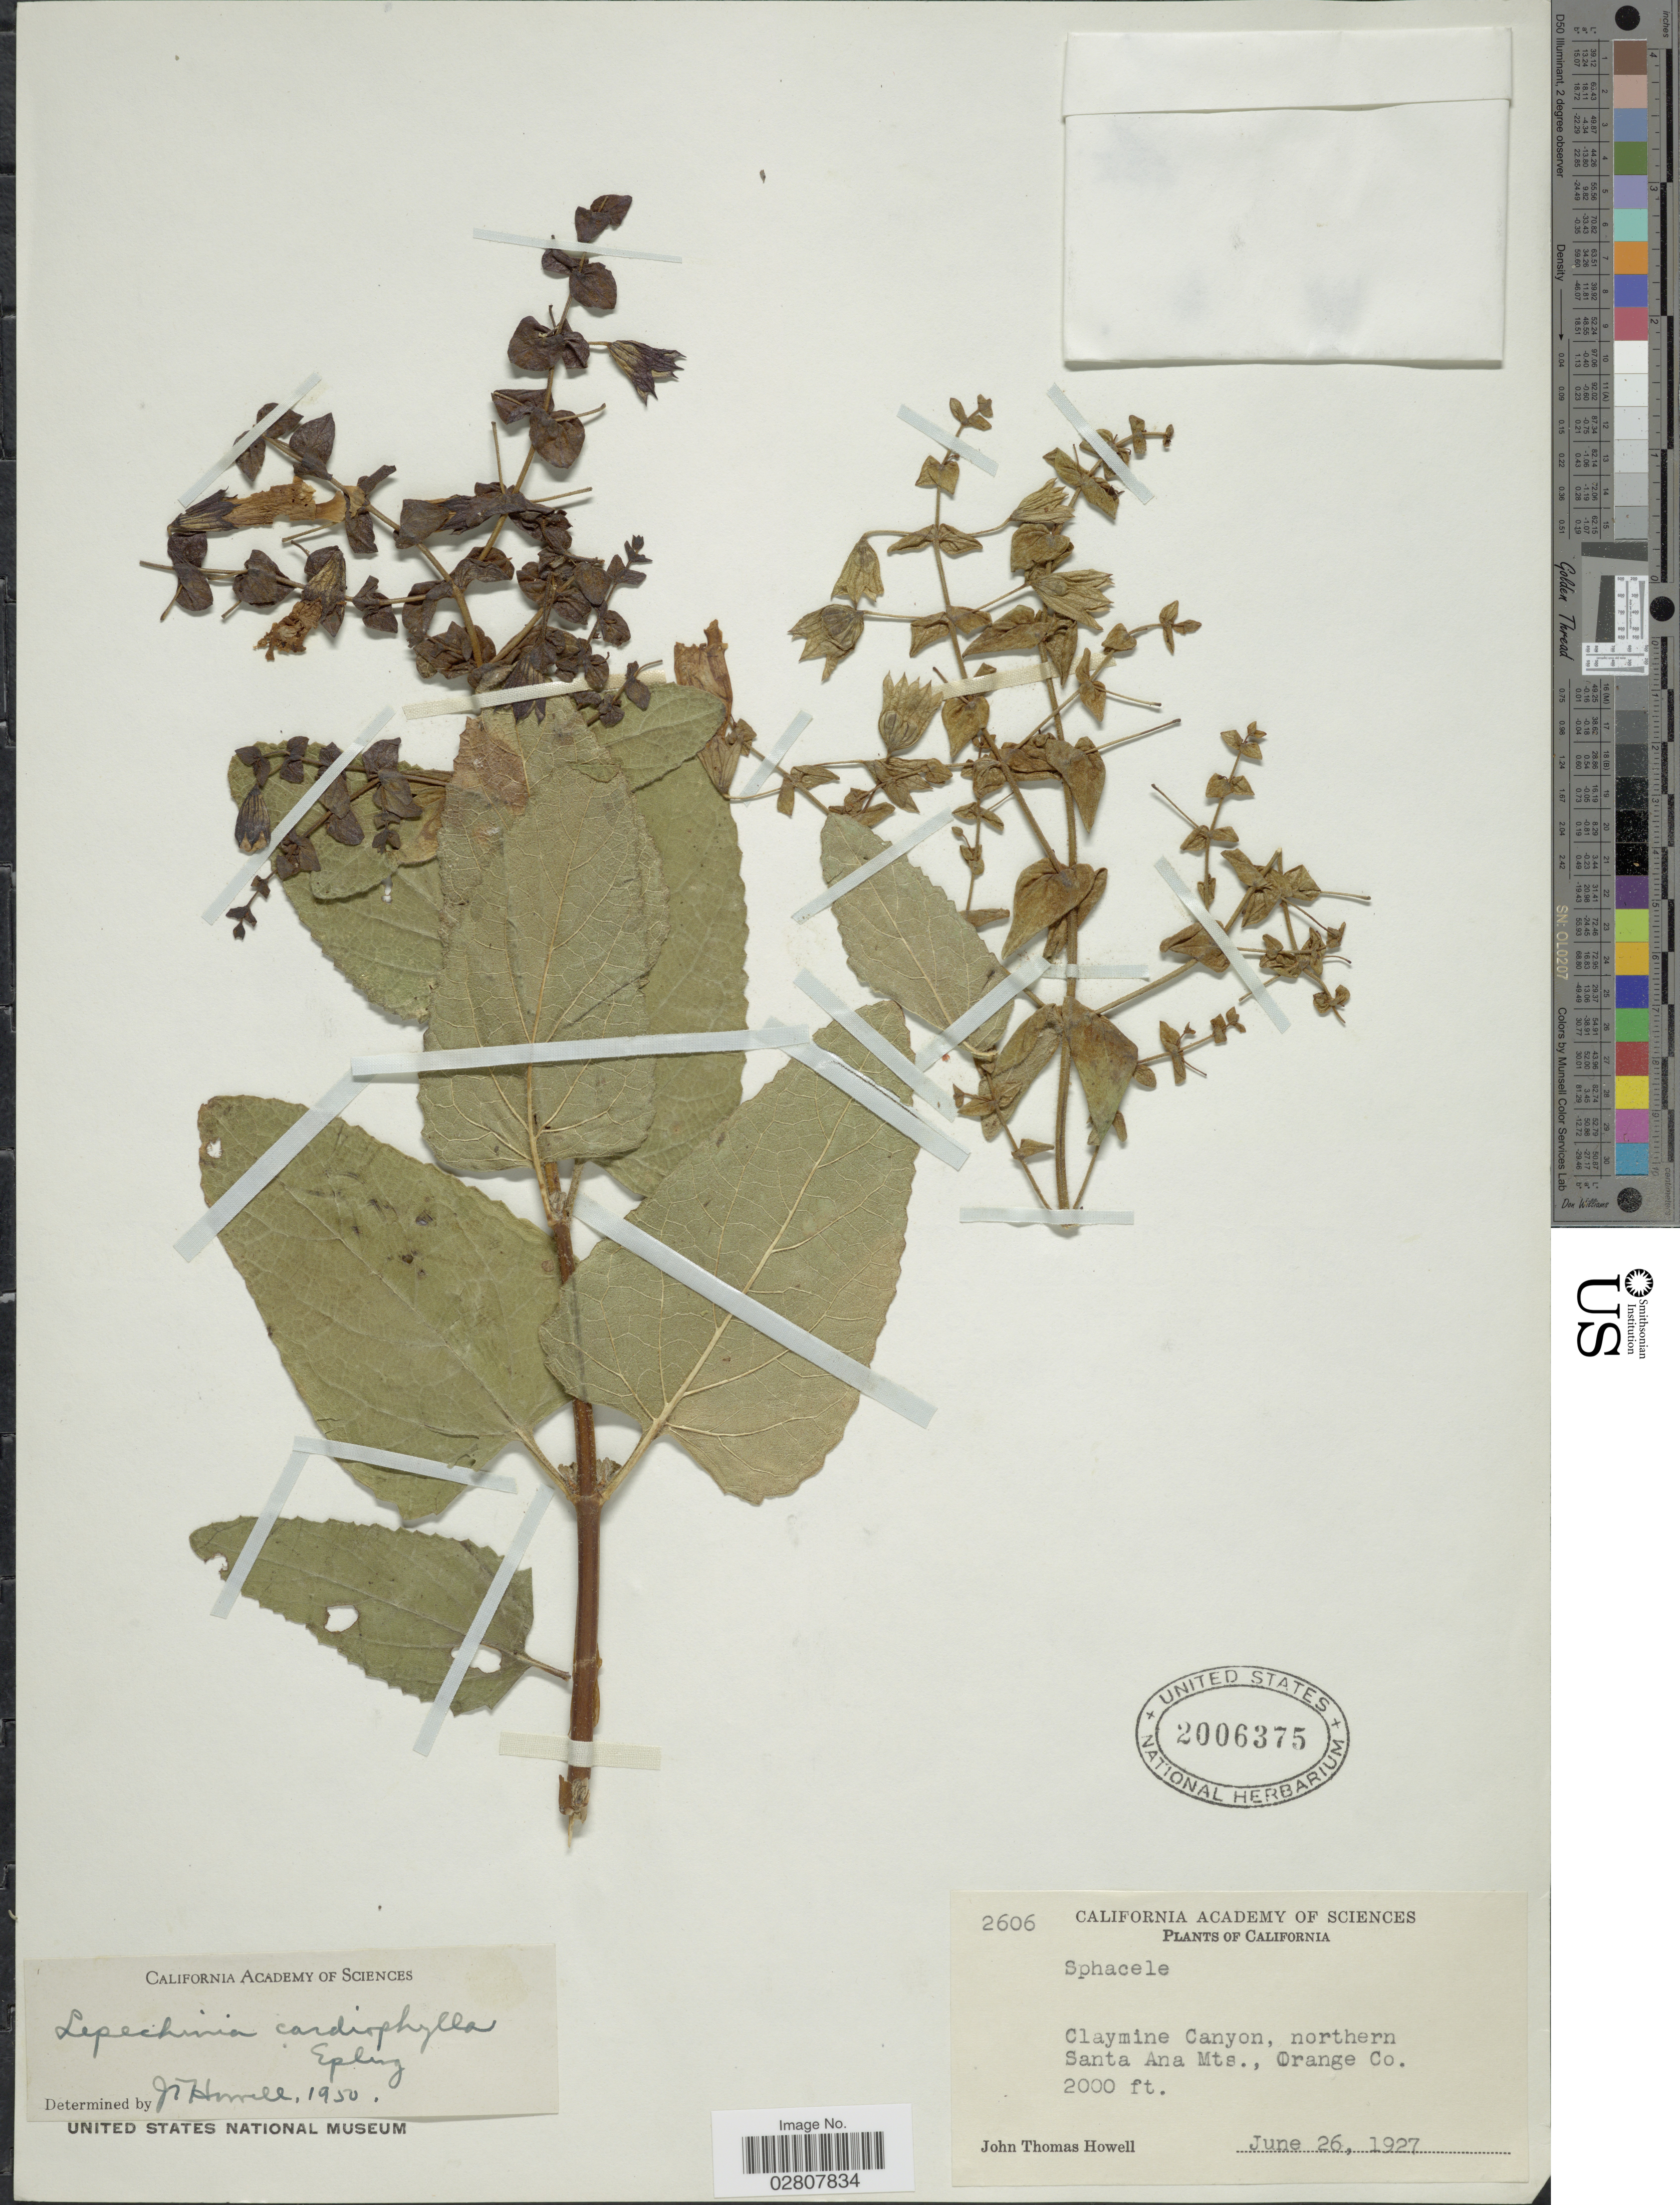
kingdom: Plantae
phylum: Tracheophyta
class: Magnoliopsida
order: Lamiales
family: Lamiaceae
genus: Lepechinia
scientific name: Lepechinia cardiophylla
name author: Epling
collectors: J. T. Howell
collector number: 2606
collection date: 1927-06-26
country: United States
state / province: California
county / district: Orange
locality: Claymine Canyon, northern Santa Ana Mts., Orange Co.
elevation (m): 610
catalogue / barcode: US 2006375